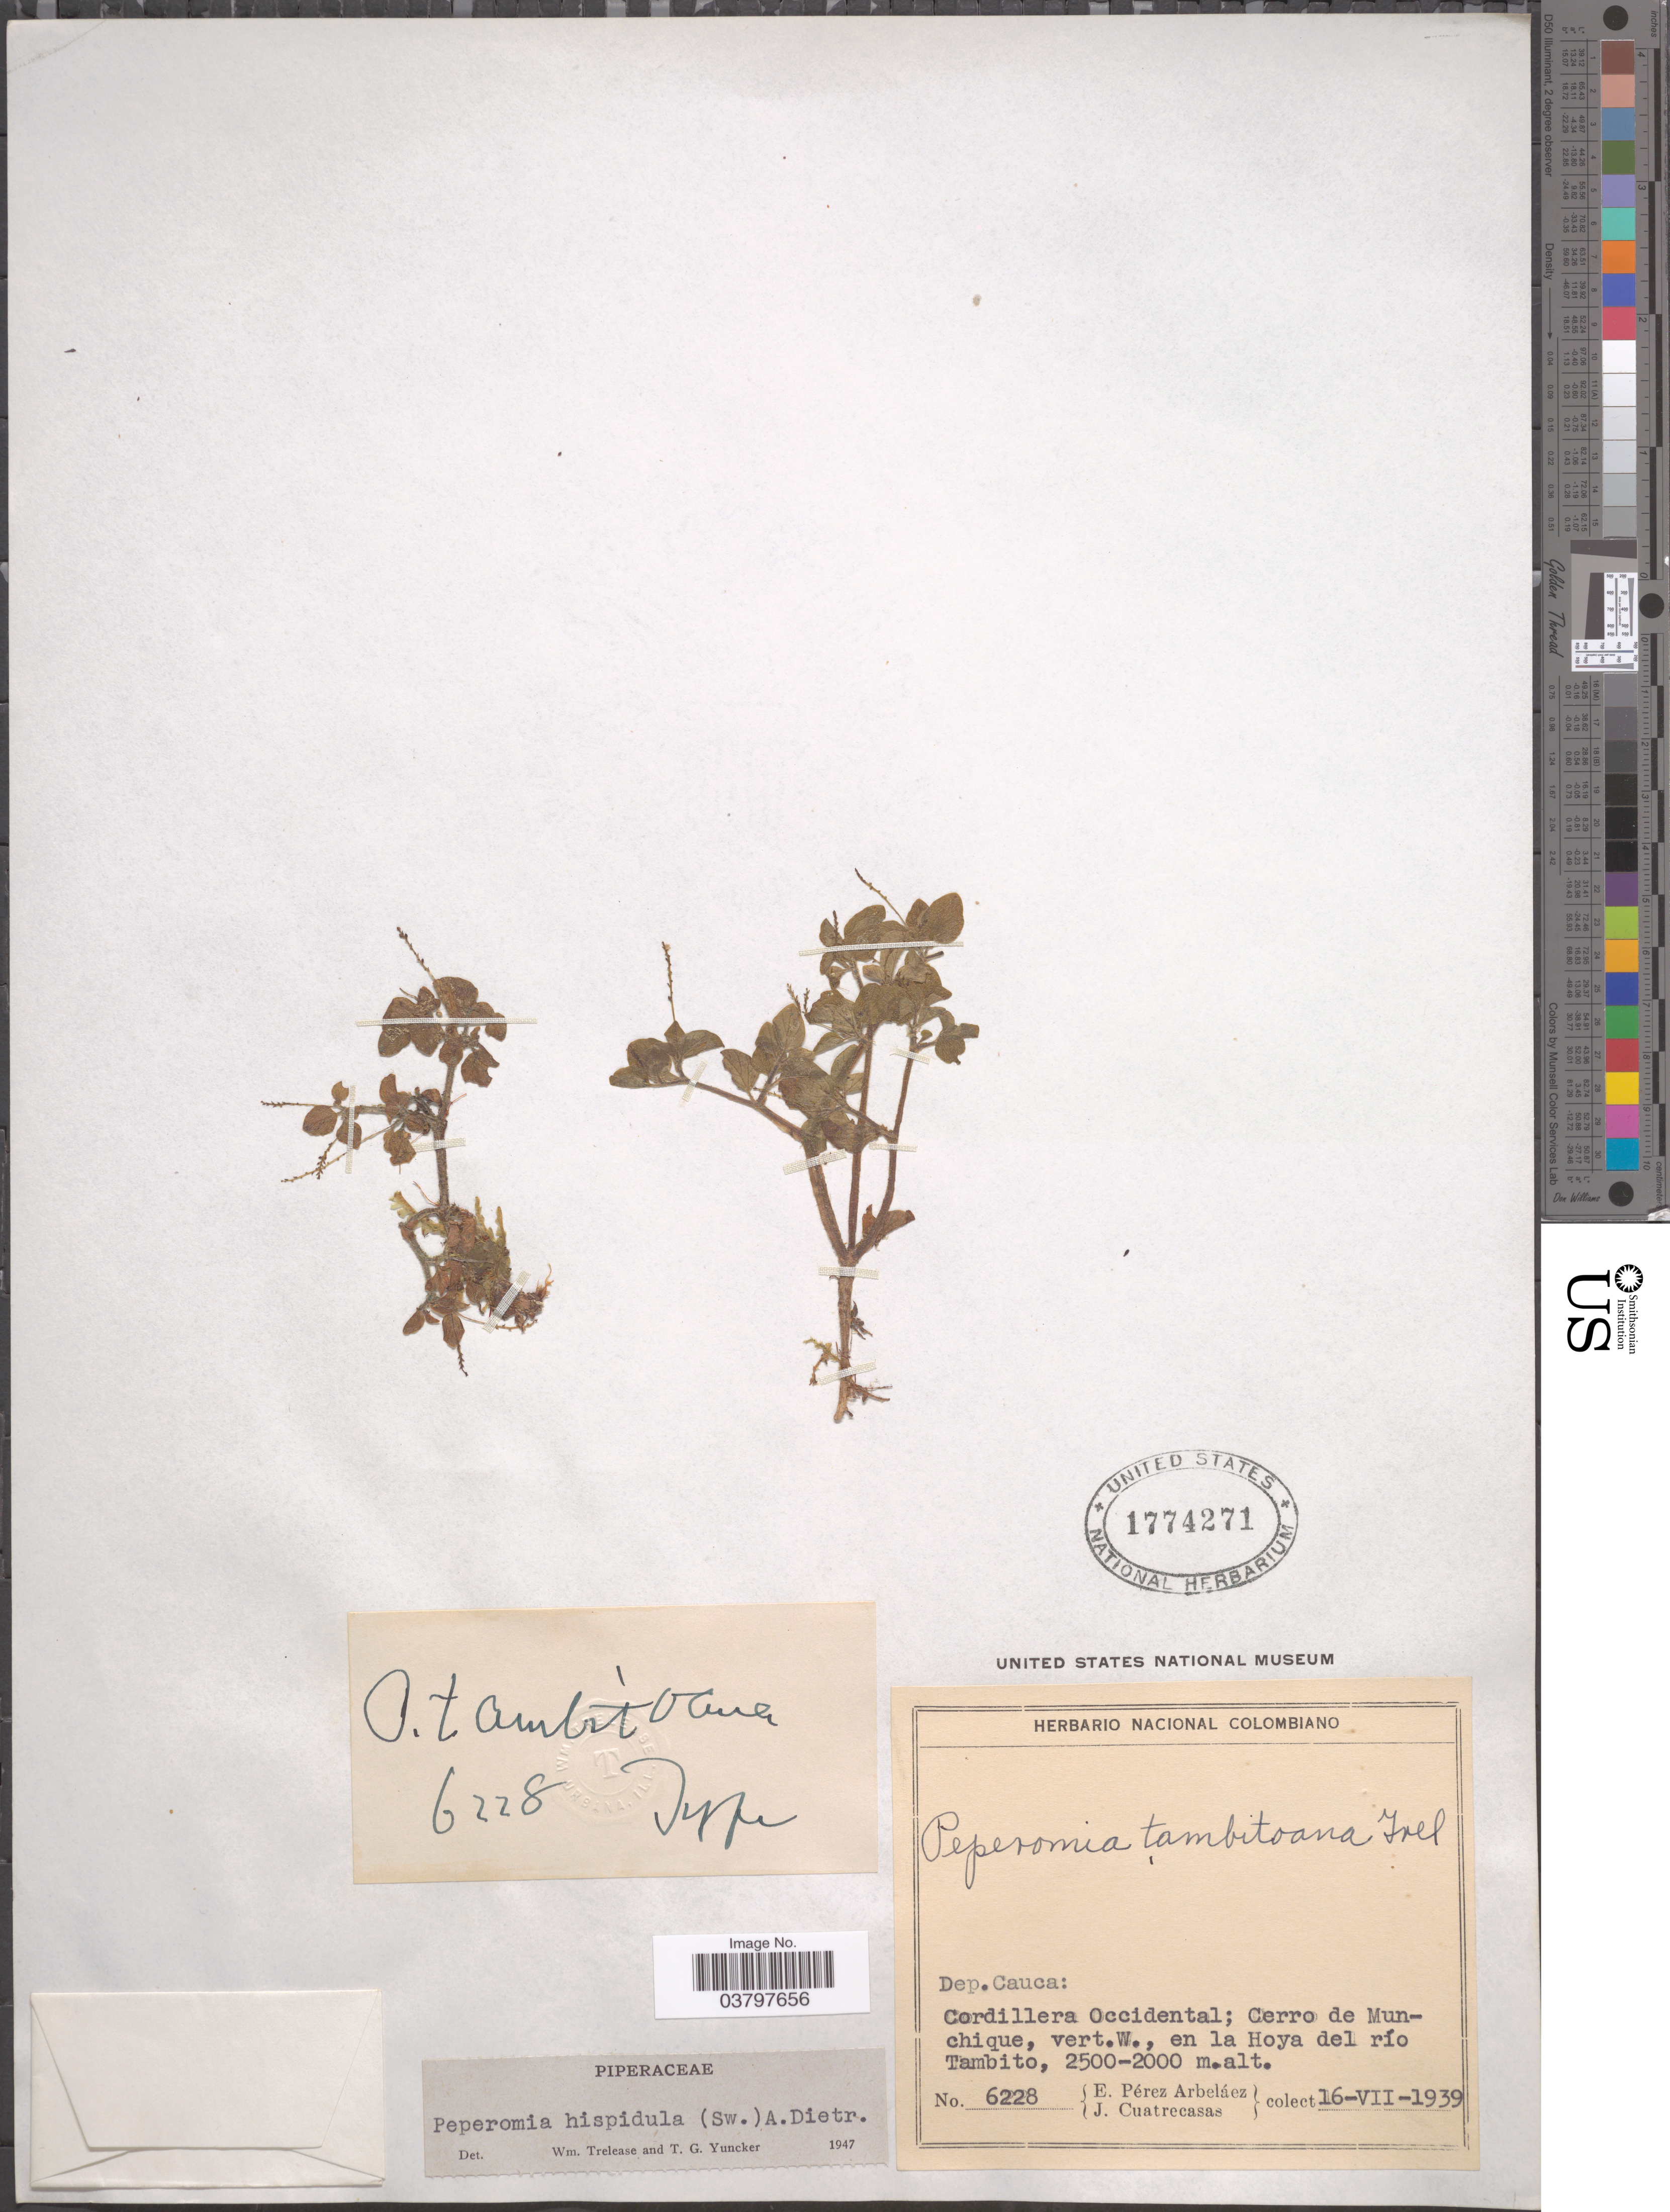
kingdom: Plantae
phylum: Tracheophyta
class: Magnoliopsida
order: Piperales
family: Piperaceae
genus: Peperomia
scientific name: Peperomia hispidula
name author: (Sw.) A. Dietr.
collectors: E. Pérez Arbeláez & J. Cuatrecasas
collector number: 6228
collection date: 1939-07-16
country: Colombia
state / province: Cauca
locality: Dep. Cauca: Cordillera Occidental; Cerro de Munchique, vert.W., en la Hoya del río Tambito.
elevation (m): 2000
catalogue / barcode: US 1774271